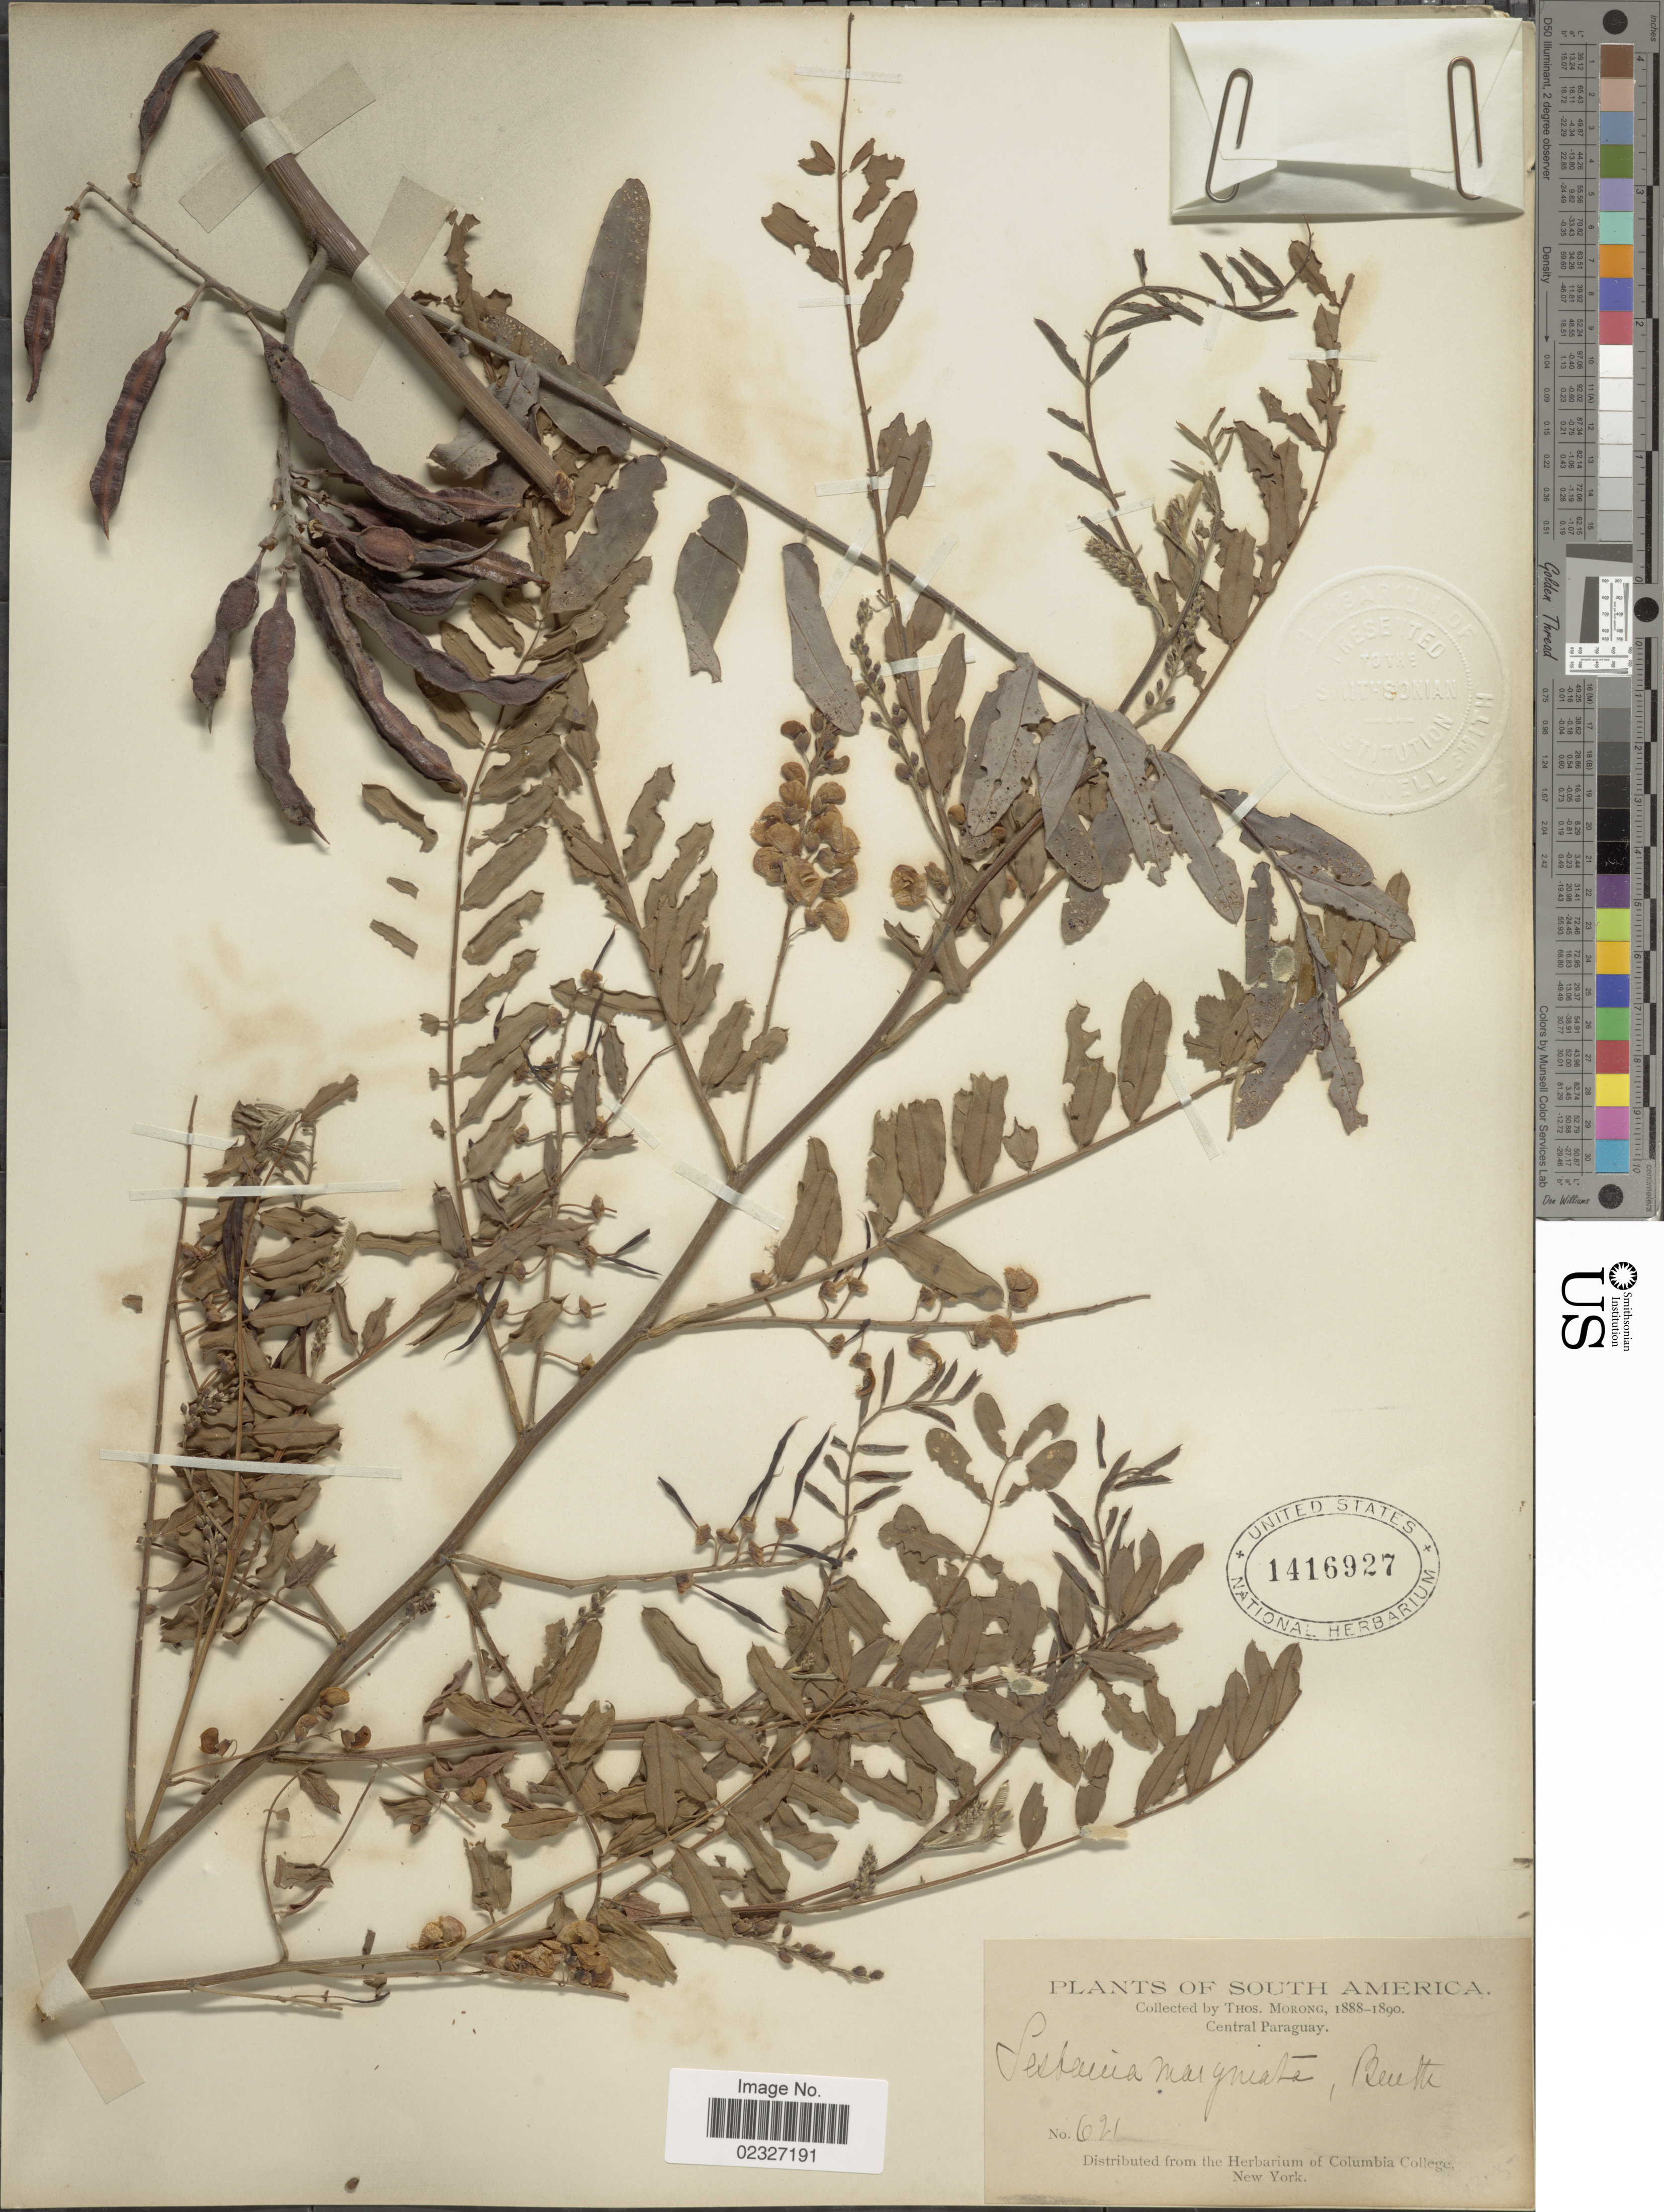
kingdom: Plantae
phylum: Tracheophyta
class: Magnoliopsida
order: Fabales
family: Fabaceae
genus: Sesbania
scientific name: Sesbania marginata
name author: Benth.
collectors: ex herb. T. Morong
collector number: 621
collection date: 1888/1890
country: Paraguay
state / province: Central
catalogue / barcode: US 1416927